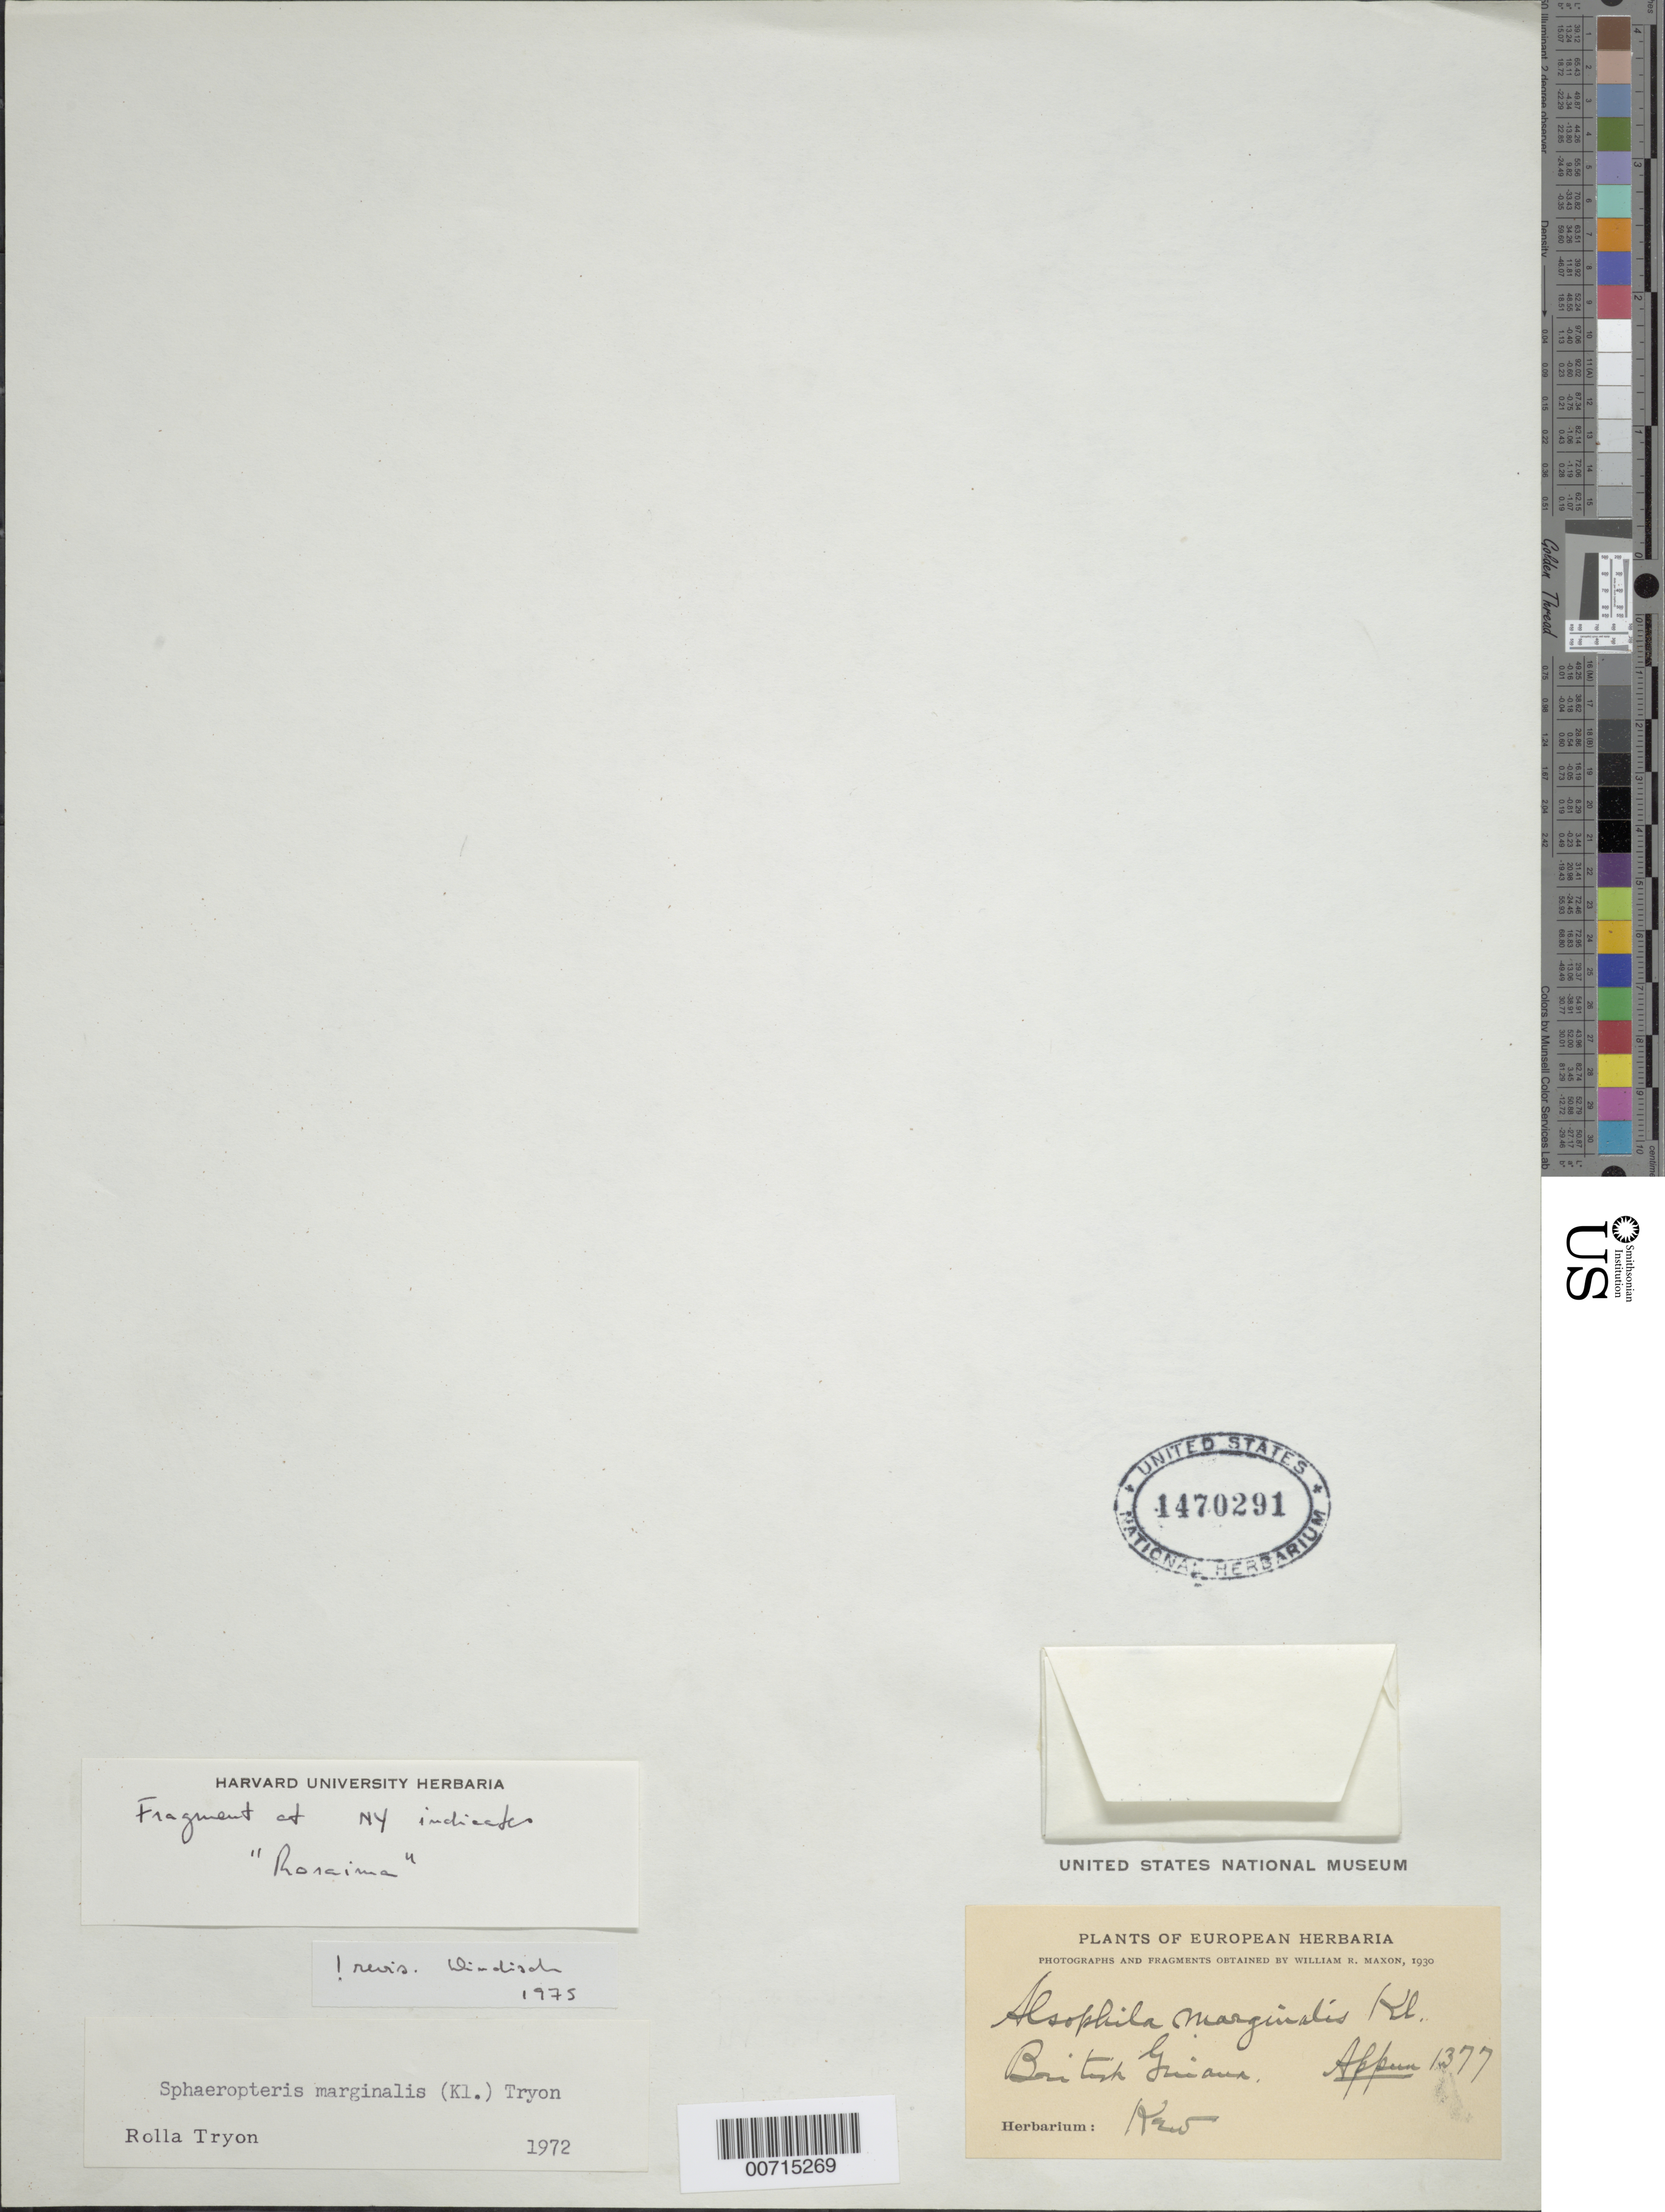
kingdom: Plantae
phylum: Tracheophyta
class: Polypodiopsida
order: Cyatheales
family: Cyatheaceae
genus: Cyathea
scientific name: Cyathea marginalis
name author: (Klotzsch) Domin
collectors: C. Appun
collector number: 1377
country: Guyana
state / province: Cuyuni-Mazaruni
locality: Mt. Roraima ?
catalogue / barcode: US 1470291